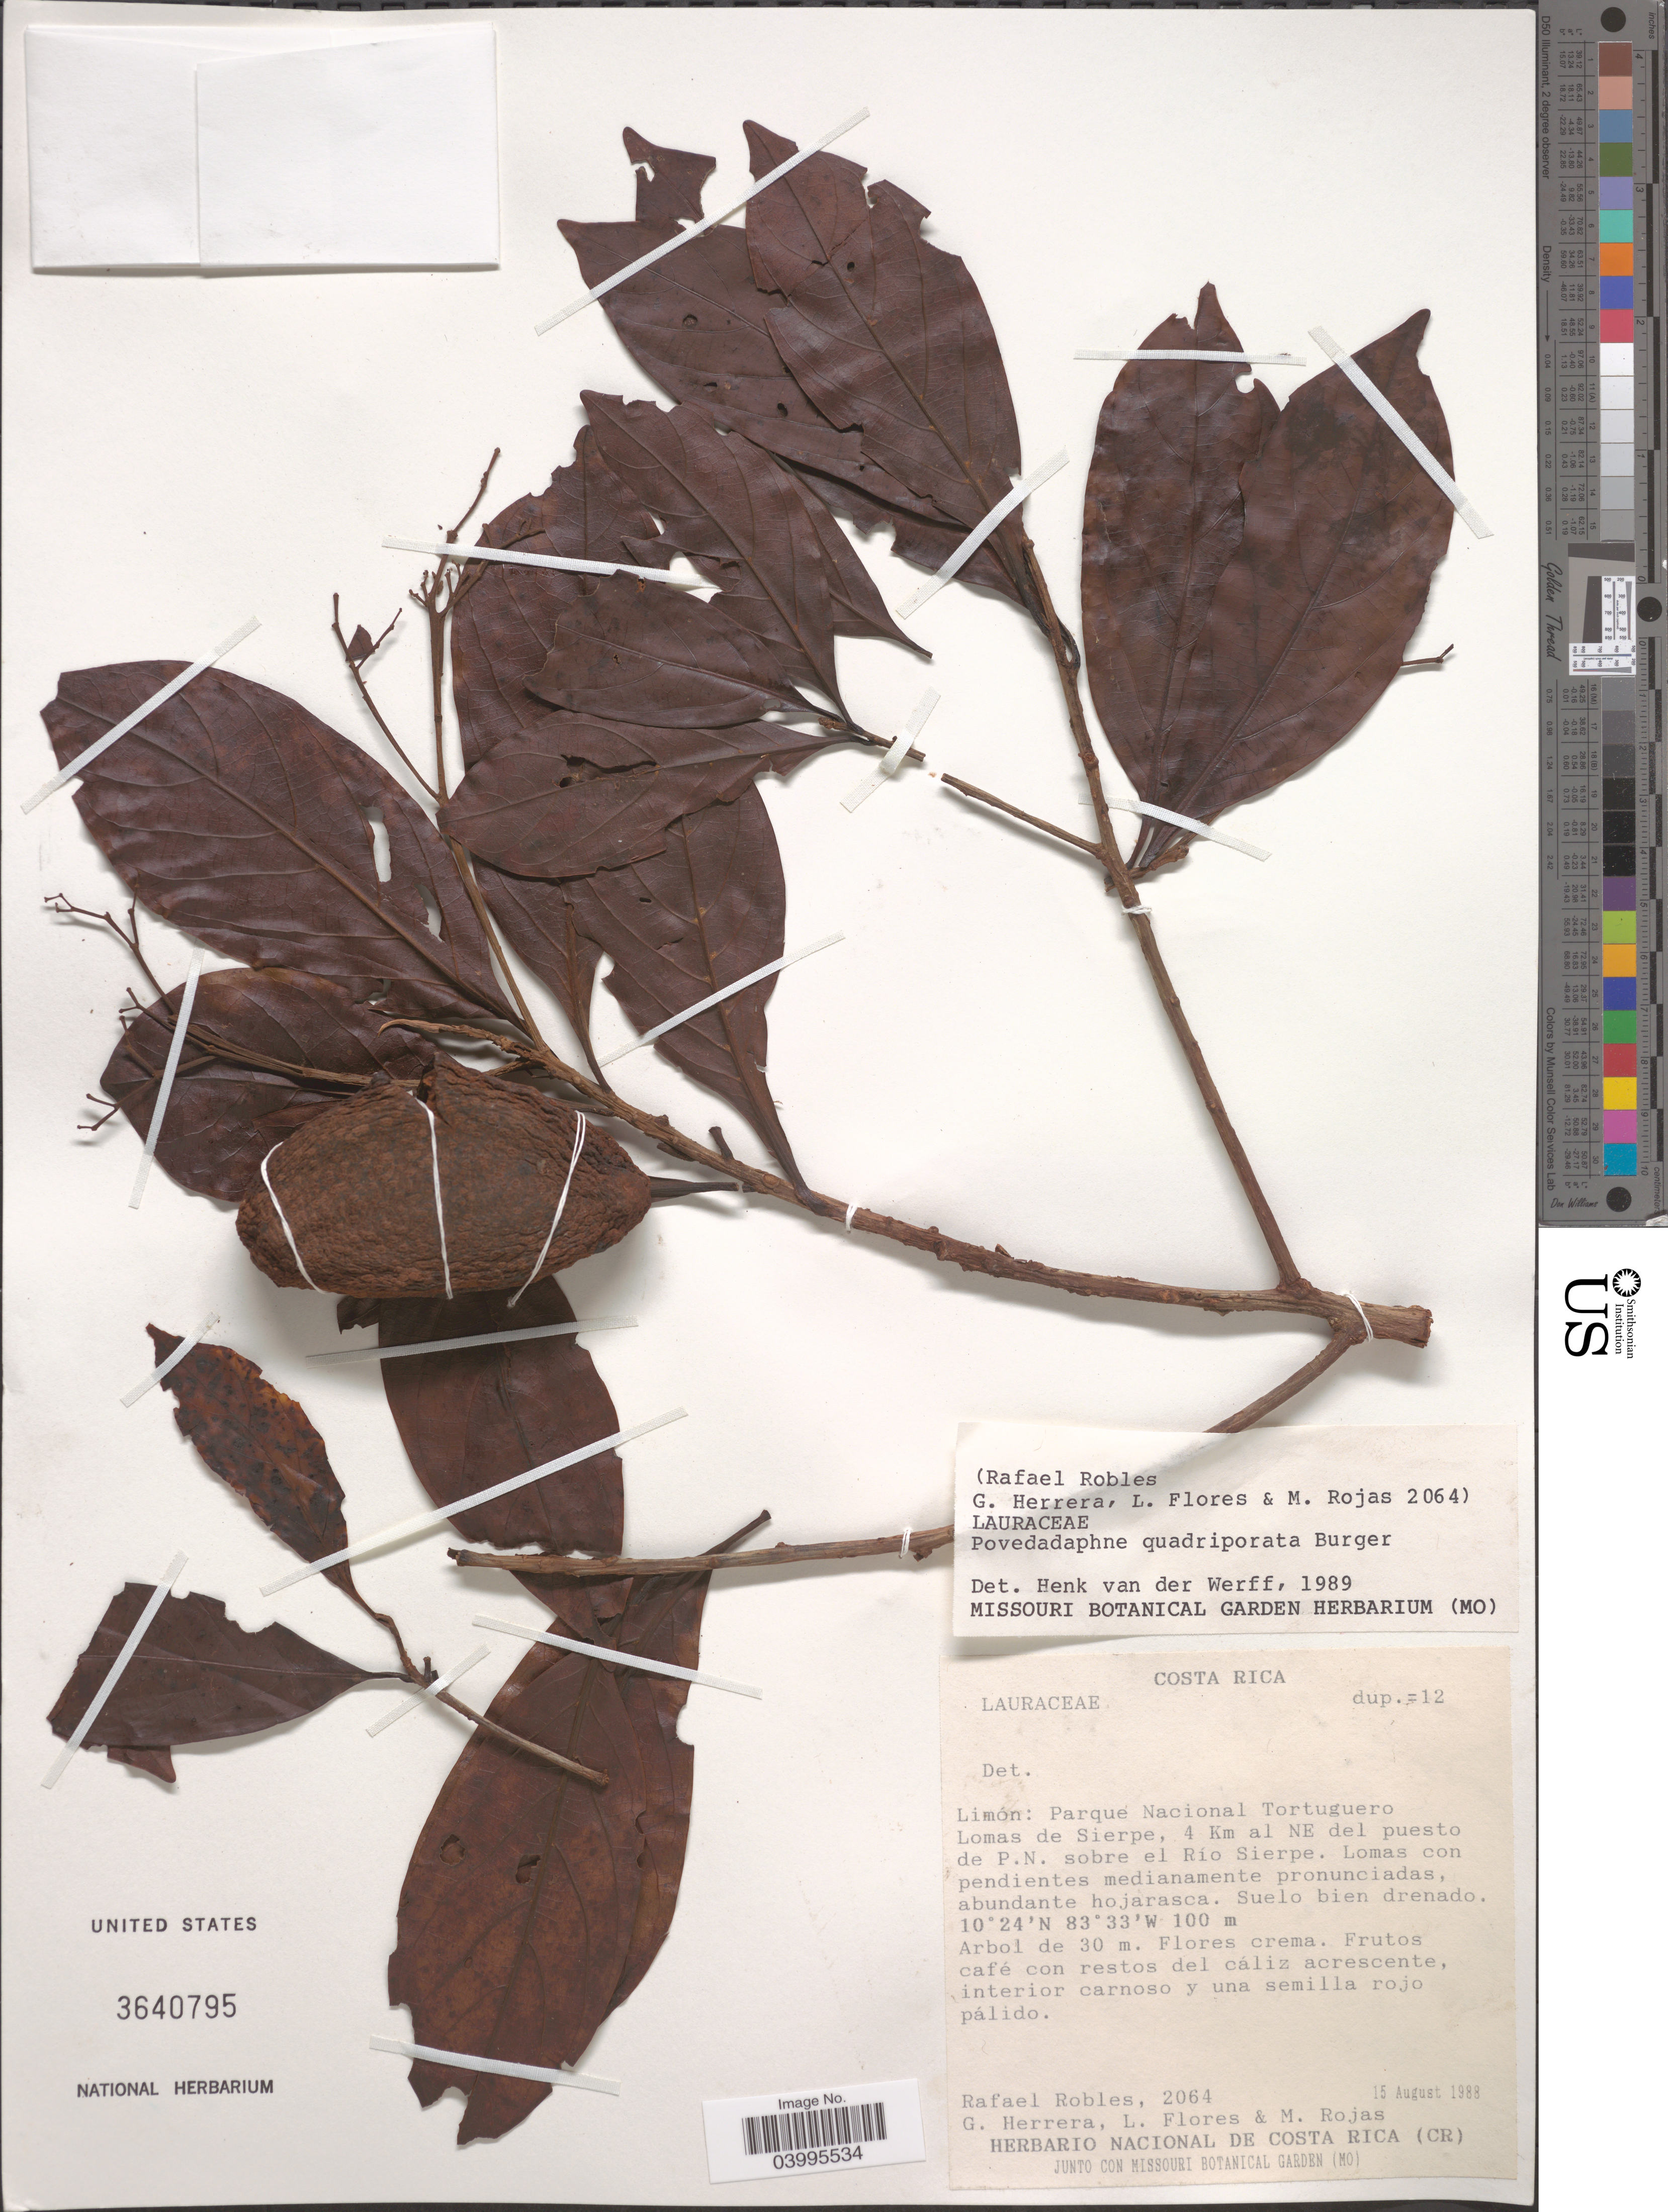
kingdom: Plantae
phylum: Tracheophyta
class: Magnoliopsida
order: Laurales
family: Lauraceae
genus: Povedadaphne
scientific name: Povedadaphne quadriporata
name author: W.C. Burger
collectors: R. Robles, G. Herrera, L. Flores & M. Rojas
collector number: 2064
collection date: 1988-08-15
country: Costa Rica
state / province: Limón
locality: Parque Nacional Tortuguero Lomas de Sierpe, 4 Km al NE del puesto de P.N. sobre el Río Sierpe.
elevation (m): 100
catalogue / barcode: US 3640795